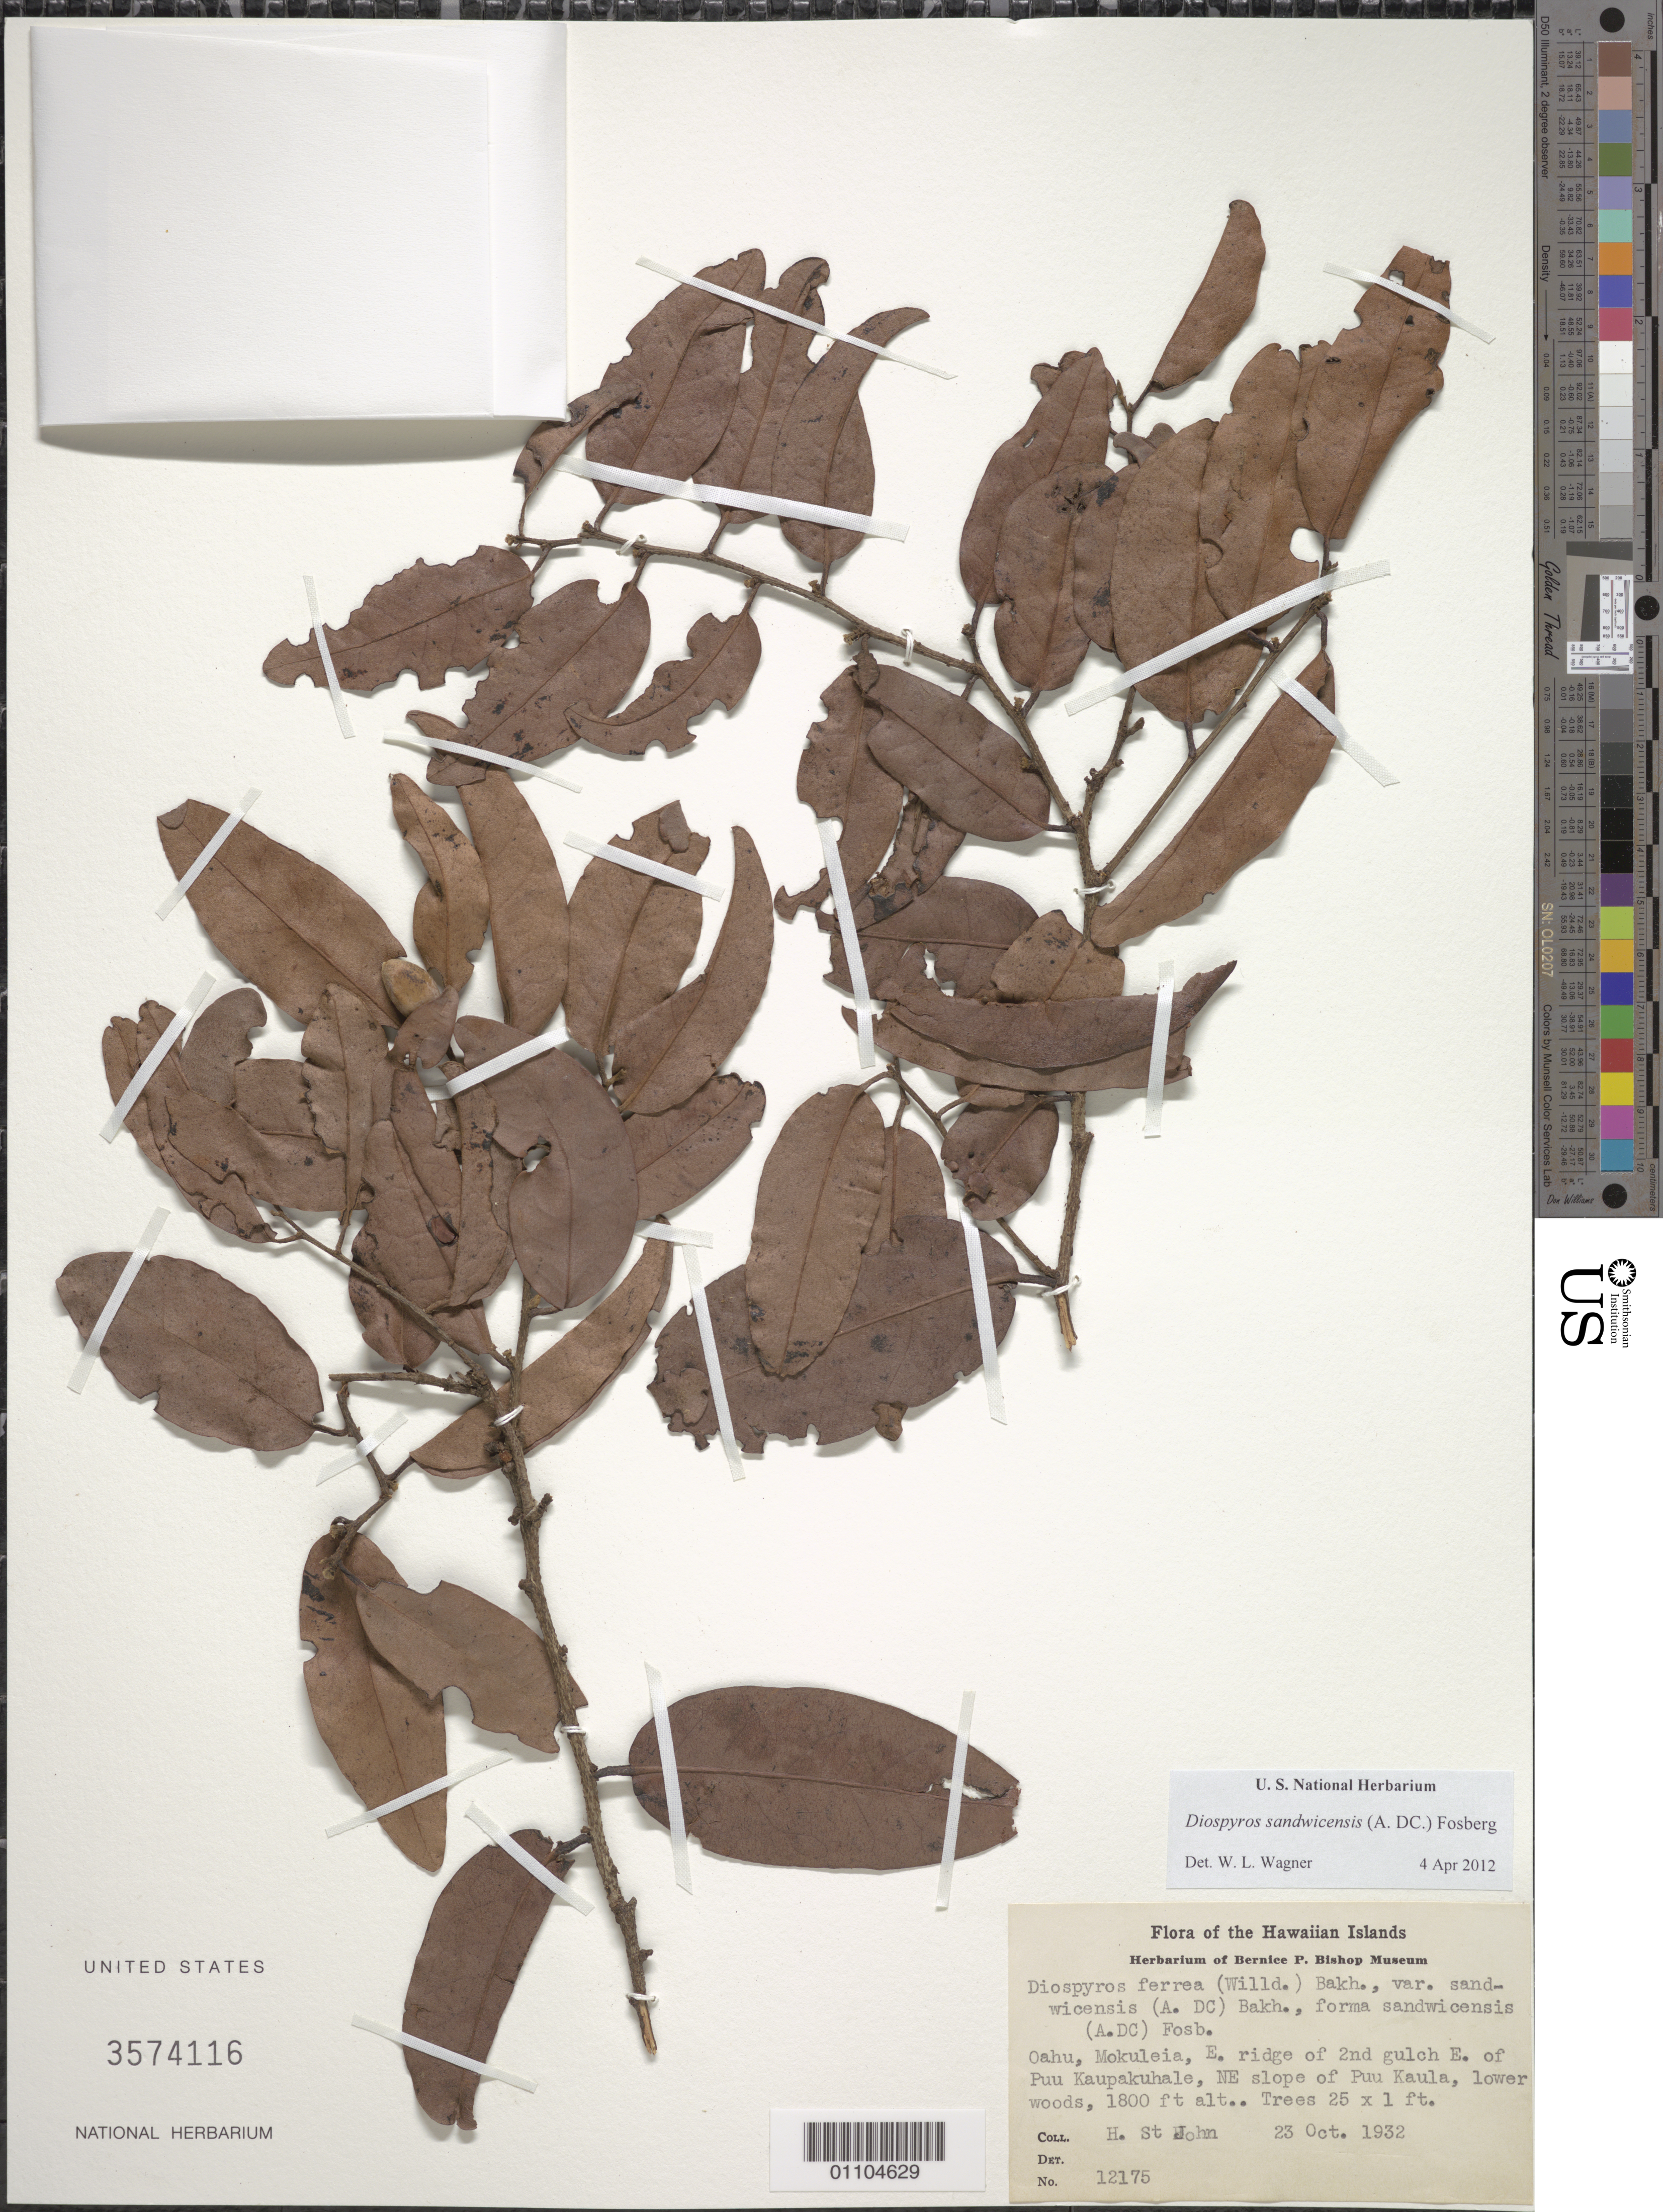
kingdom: Plantae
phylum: Tracheophyta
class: Magnoliopsida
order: Ericales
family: Ebenaceae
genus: Diospyros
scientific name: Diospyros sandwicensis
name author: (A. DC.) Fosberg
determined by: Wagner, W. L., (BOT), Smithsonian Institution - National Museum of Natural History (UNITED STATES)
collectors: H. St. John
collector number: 12175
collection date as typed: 23 Oct 1932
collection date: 1932-10-23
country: United States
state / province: Hawaii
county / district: Honolulu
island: Oahu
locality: Mokuleia, E. ridge of 2nd gulch E. of Puu Kaupakuhale, NE slope of Puu Kaula.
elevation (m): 589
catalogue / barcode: US 3574116